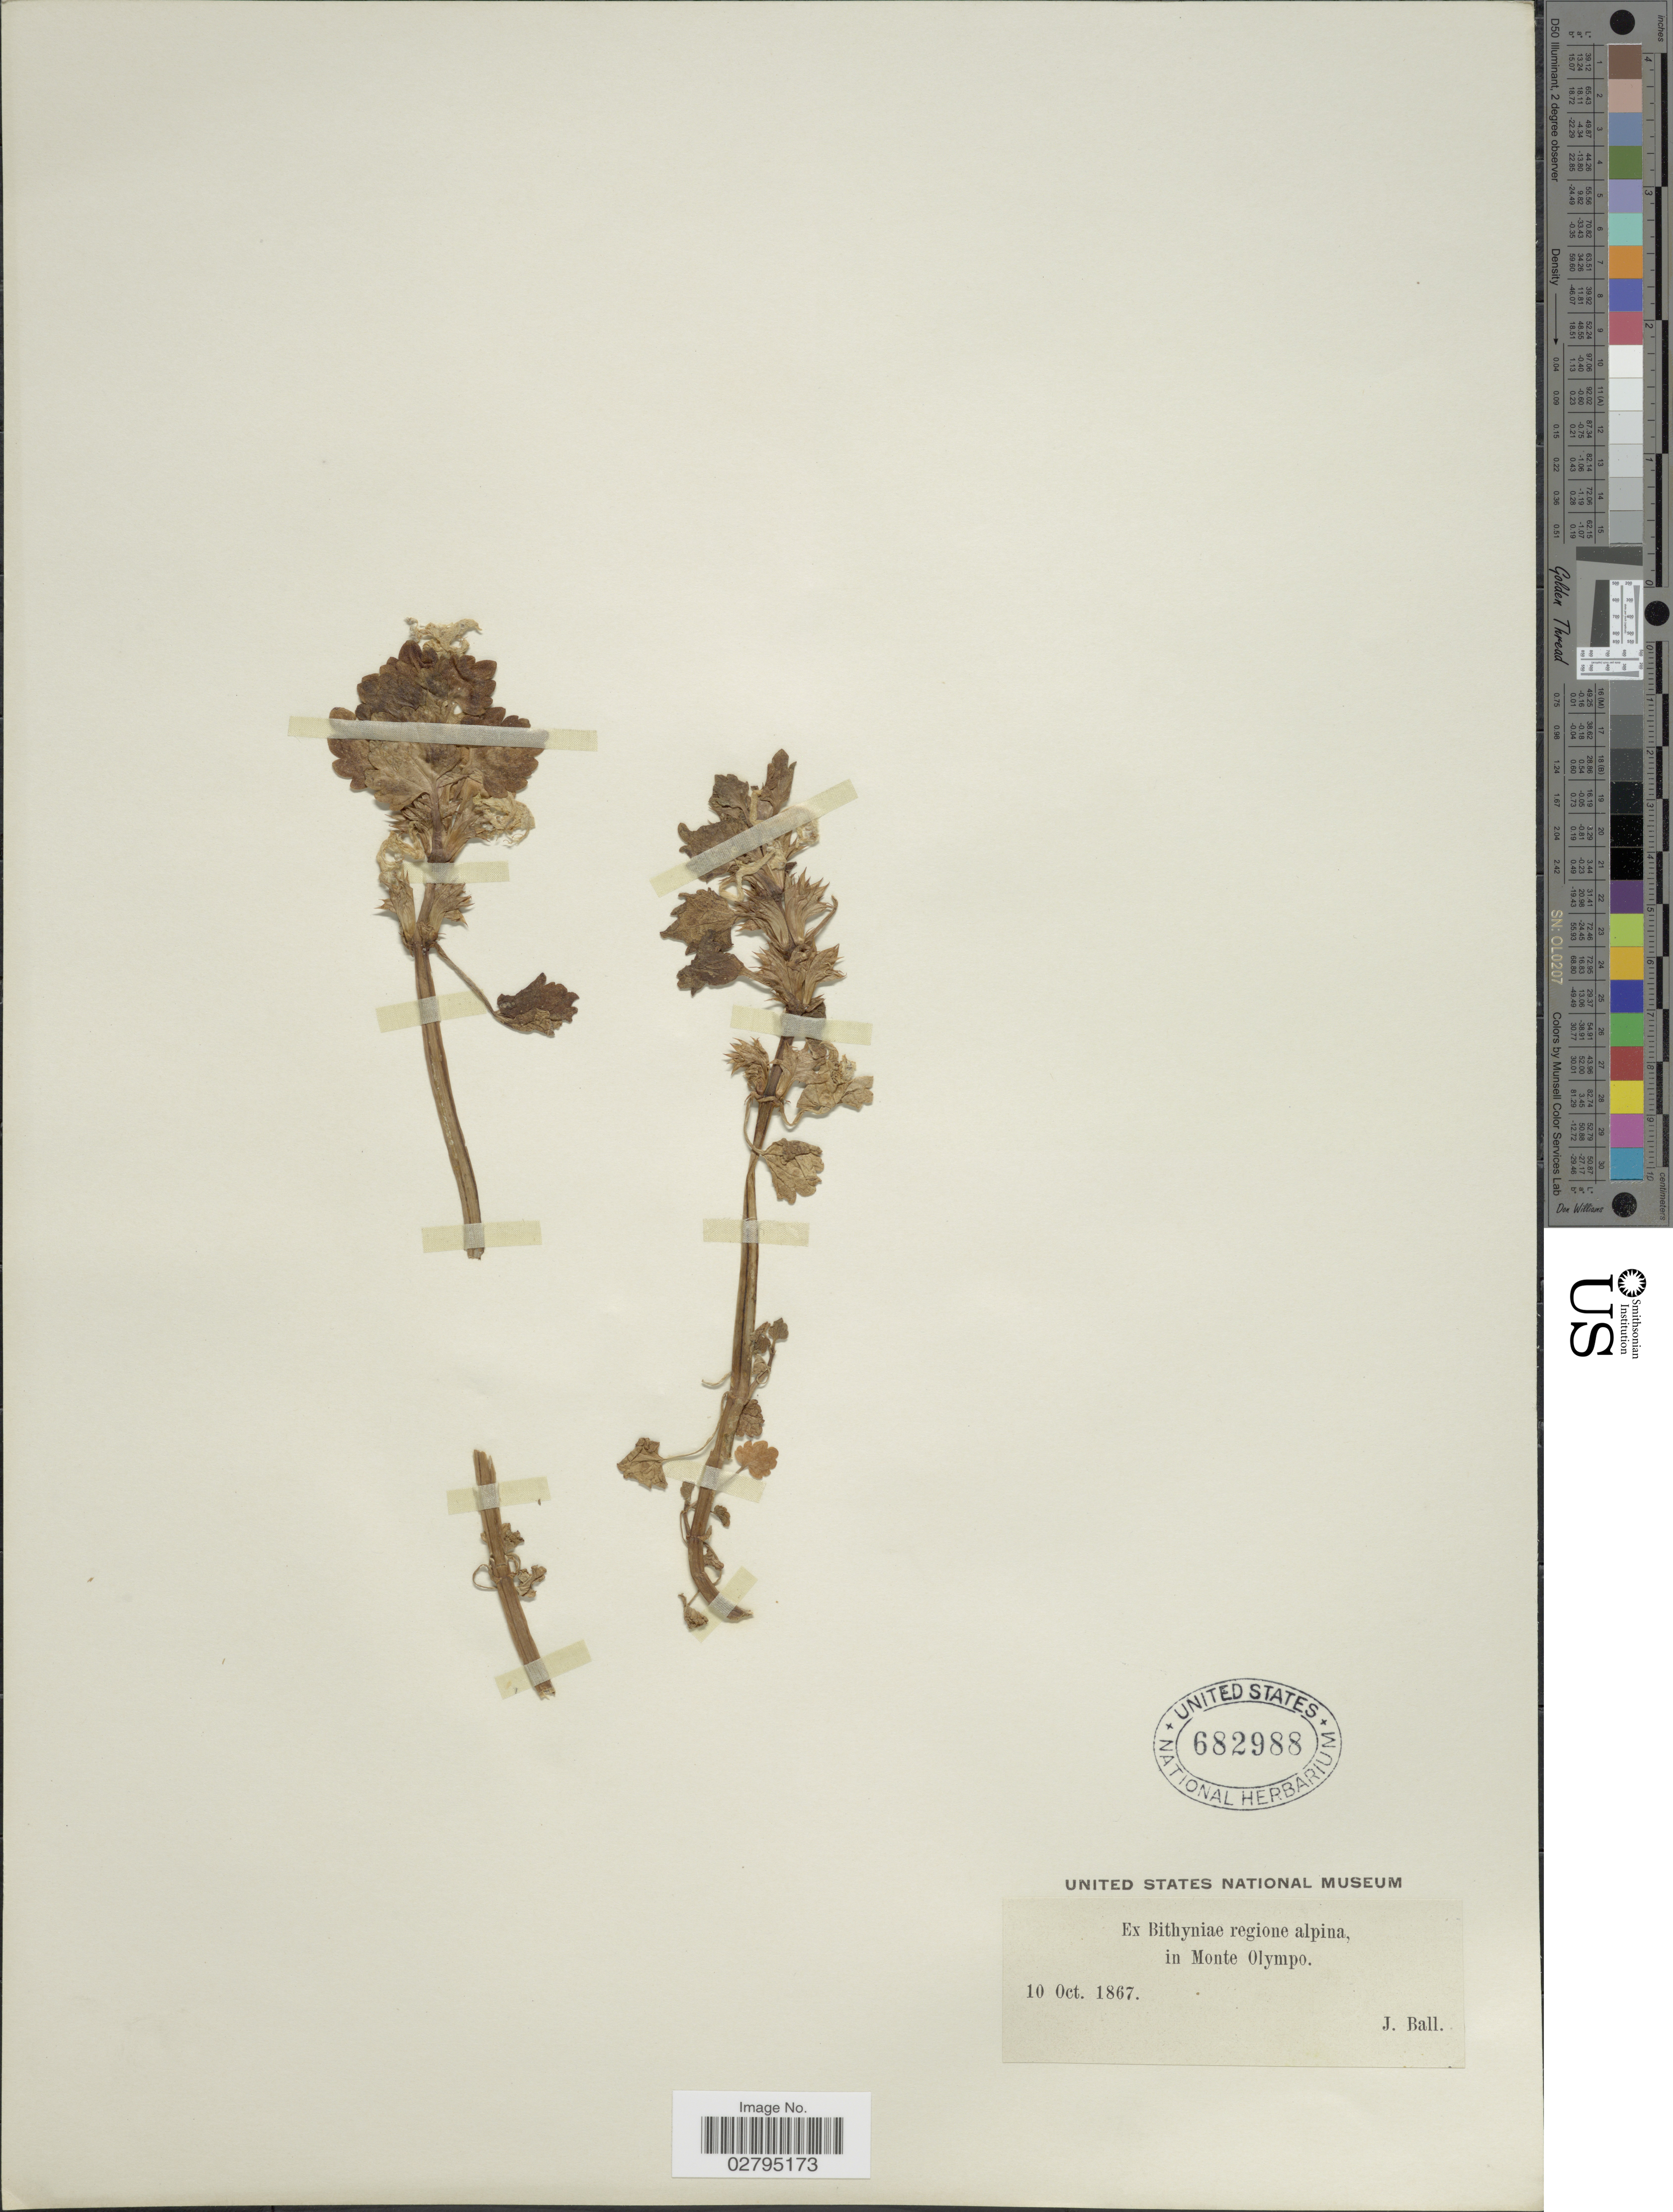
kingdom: Plantae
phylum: Tracheophyta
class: Magnoliopsida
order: Lamiales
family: Lamiaceae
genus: Lamium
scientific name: Lamium sp.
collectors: J. Ball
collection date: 1867-10-10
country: Turkey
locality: Bithyniae regione alpina, in Monte Olympo.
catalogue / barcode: US 682988